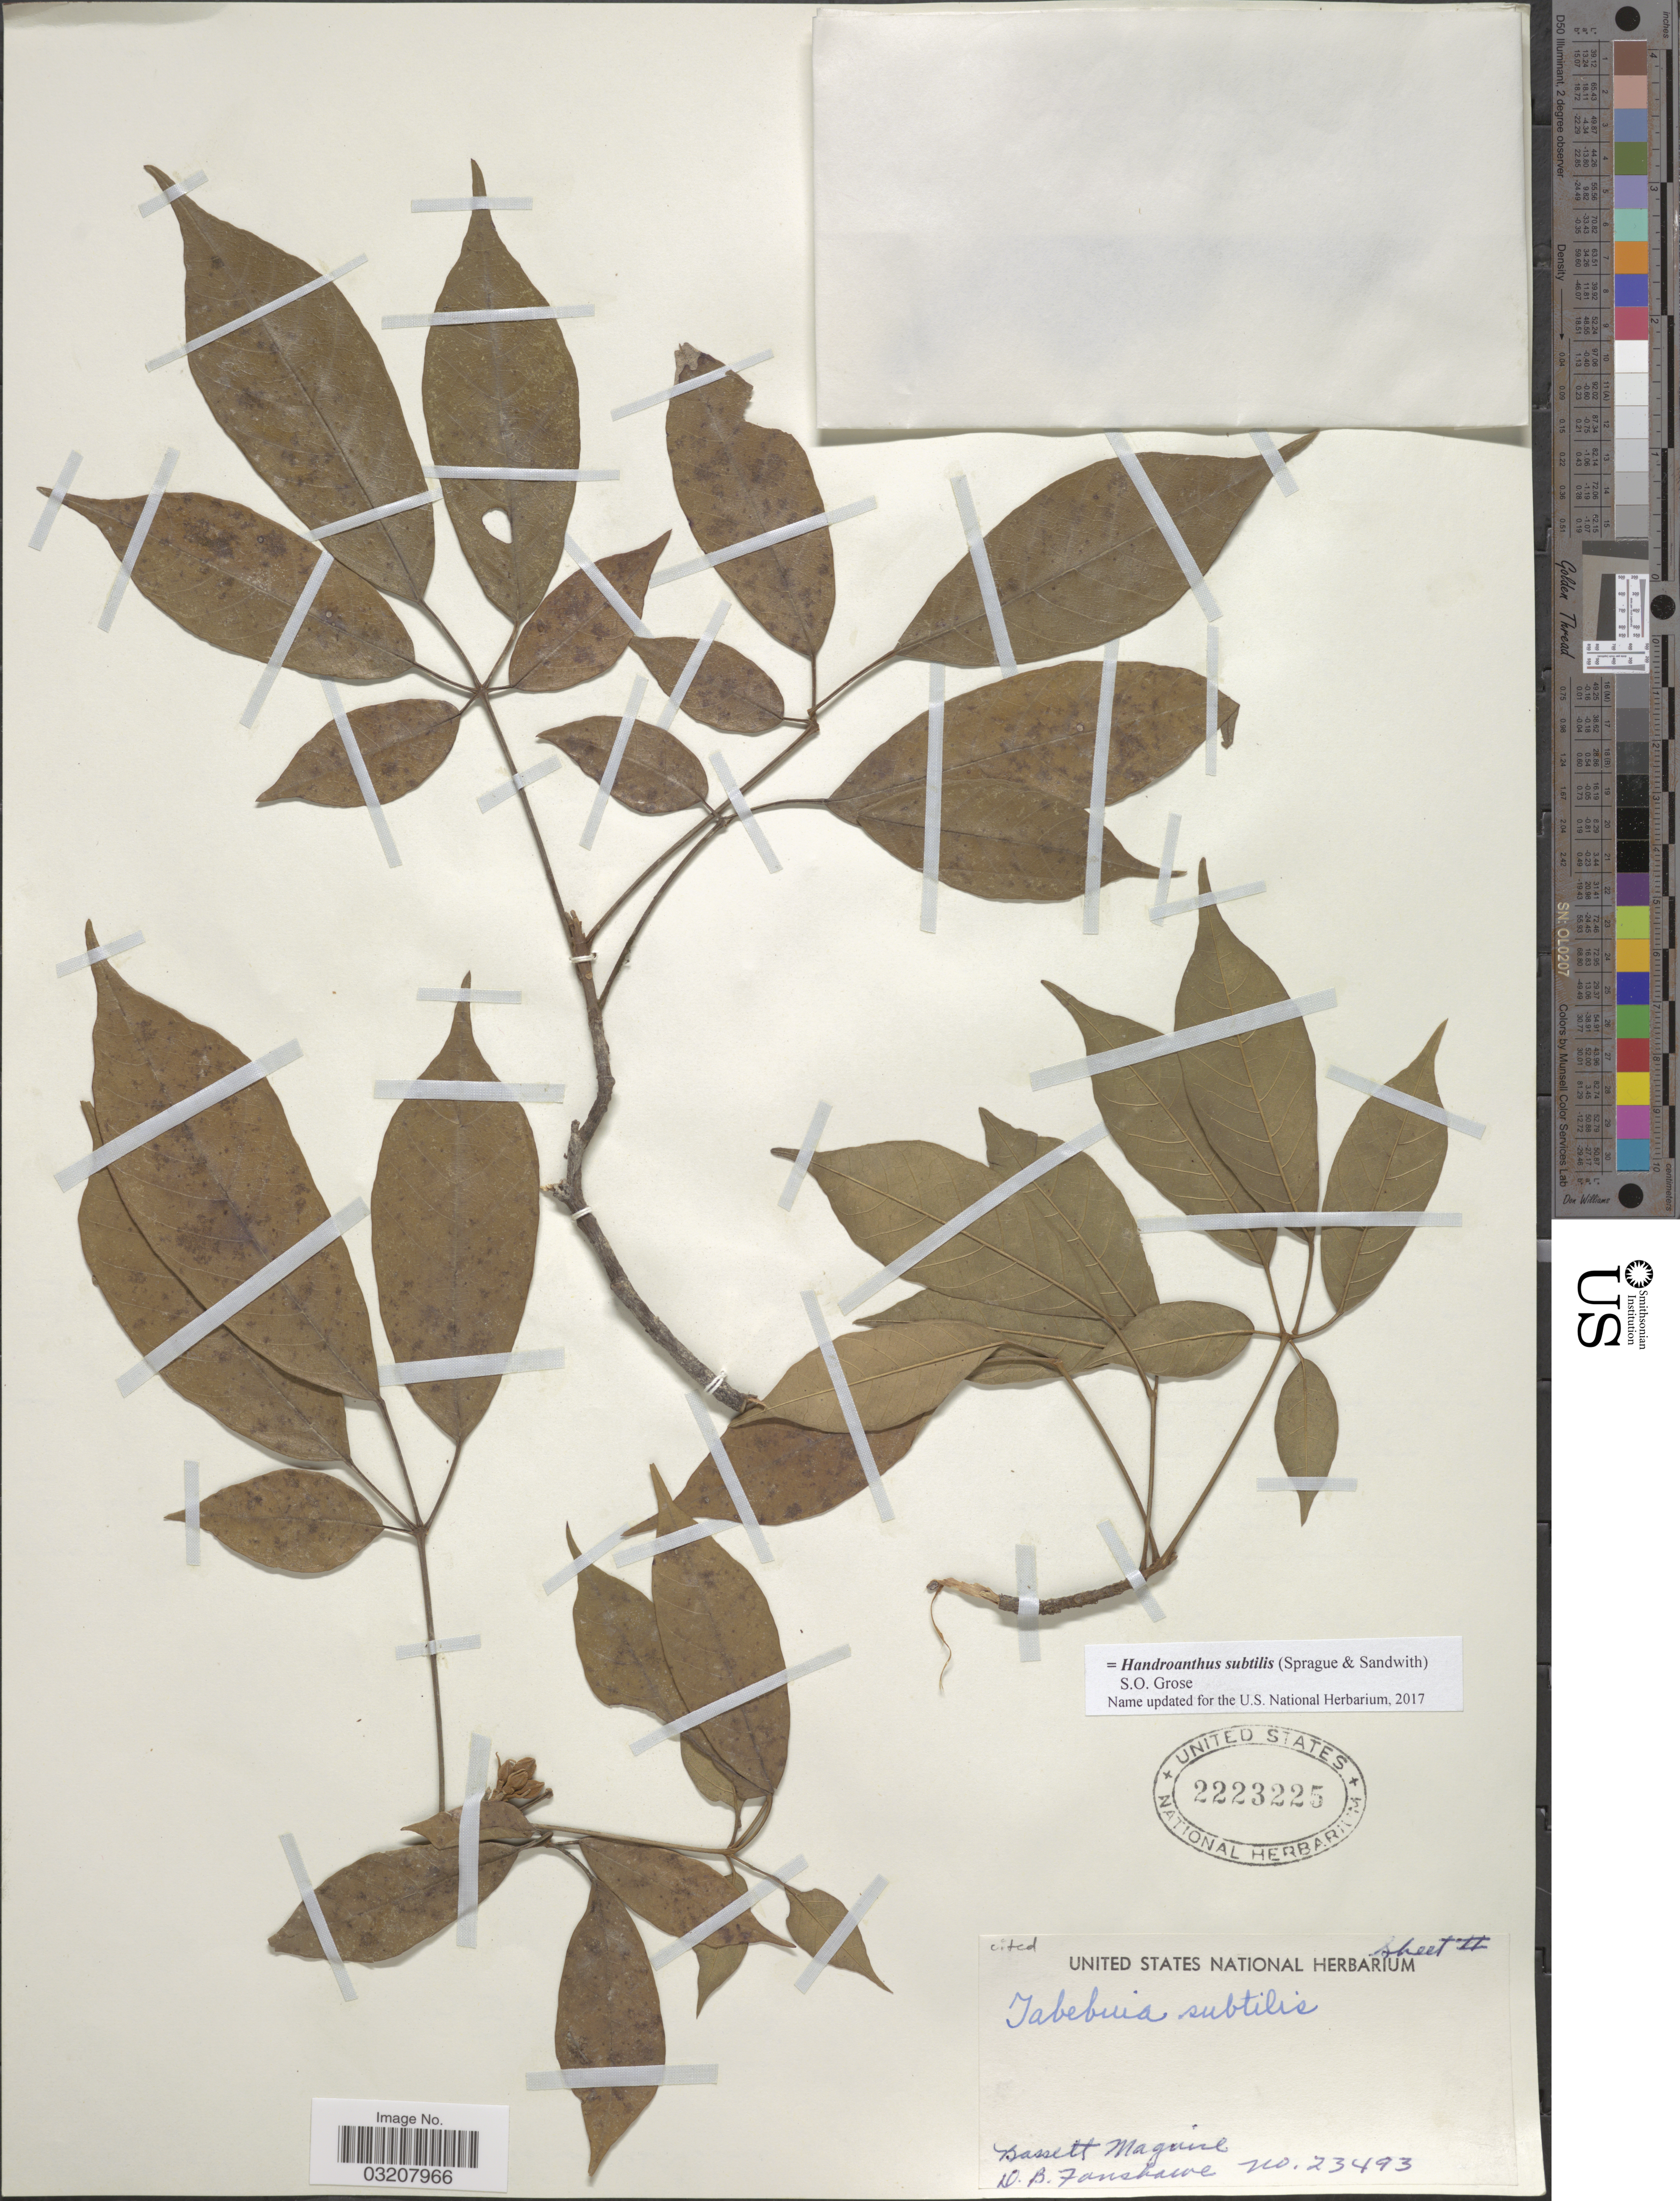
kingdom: Plantae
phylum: Tracheophyta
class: Magnoliopsida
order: Lamiales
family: Bignoniaceae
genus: Handroanthus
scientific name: Handroanthus subtilis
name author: (Sprague & Sandwith) S.O. Grose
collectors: B. Maguire & D. B. Fanshawe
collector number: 23493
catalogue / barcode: US 2223225